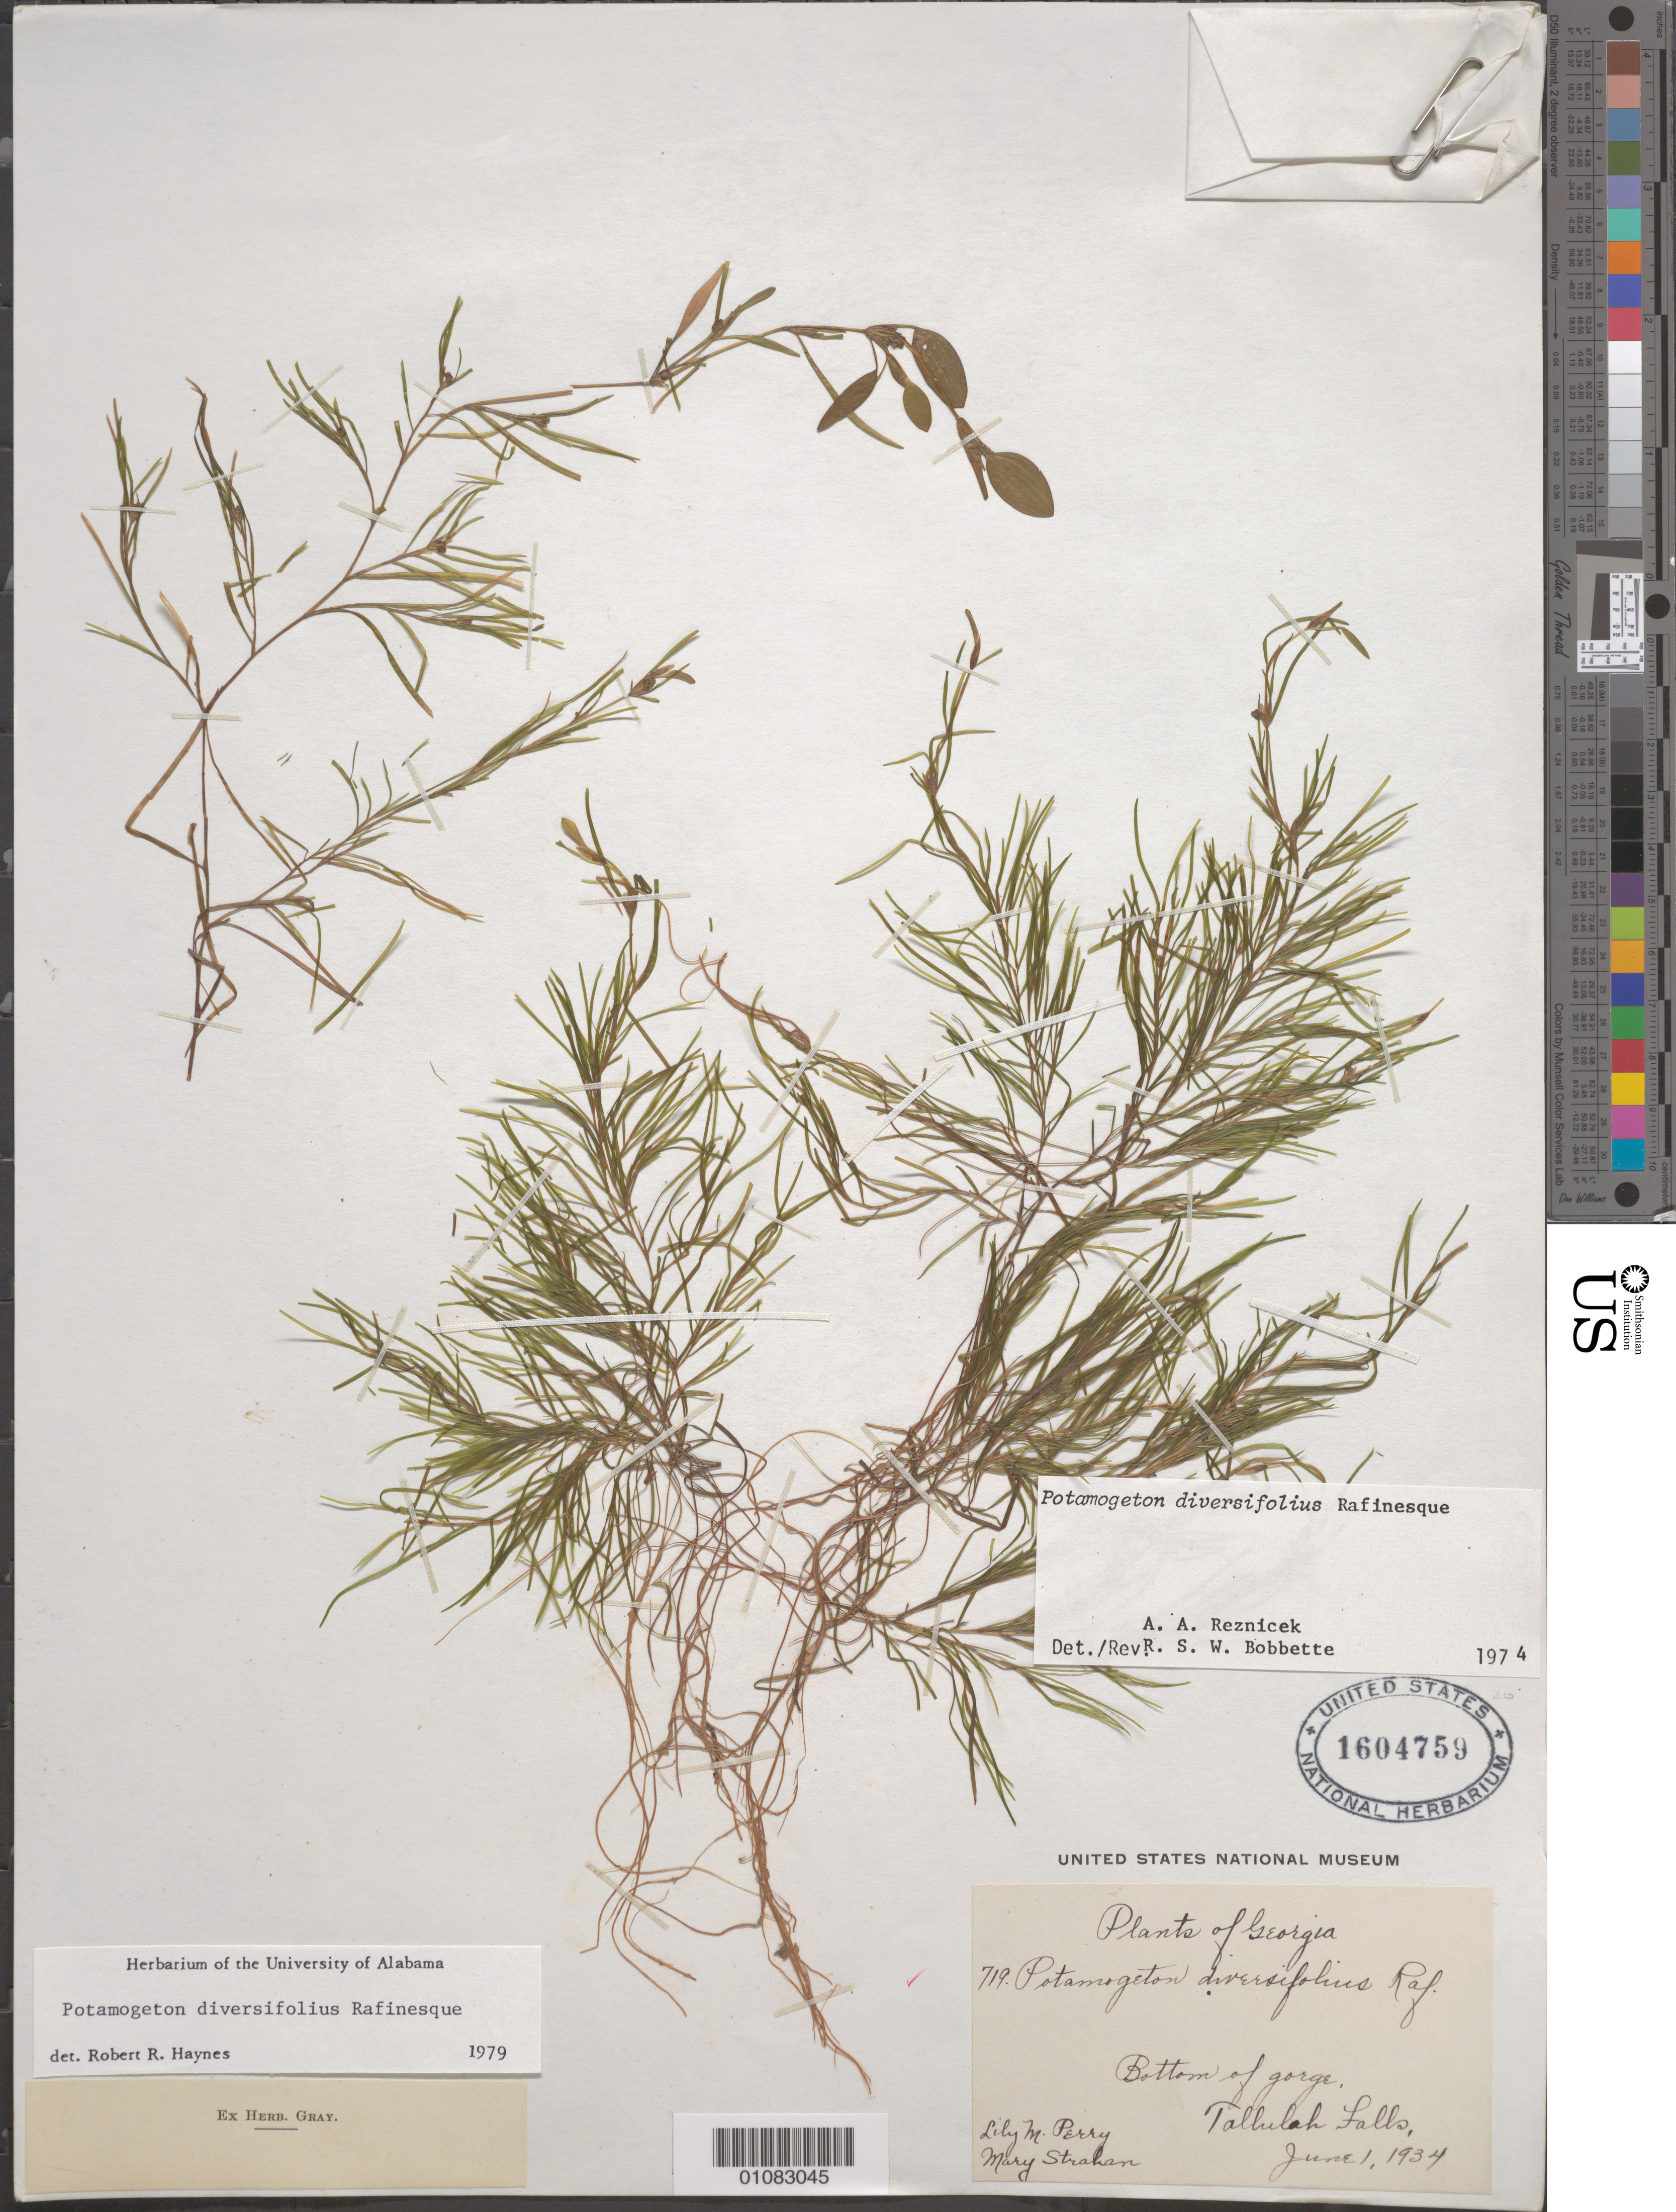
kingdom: Plantae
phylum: Tracheophyta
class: Liliopsida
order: Alismatales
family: Potamogetonaceae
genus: Potamogeton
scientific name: Potamogeton diversifolius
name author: Raf.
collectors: L. M. Perry & M. Strahan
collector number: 719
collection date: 1934-06-16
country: United States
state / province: Georgia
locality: Tallulah Falls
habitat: Bottom of gorge.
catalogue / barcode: US 1604759